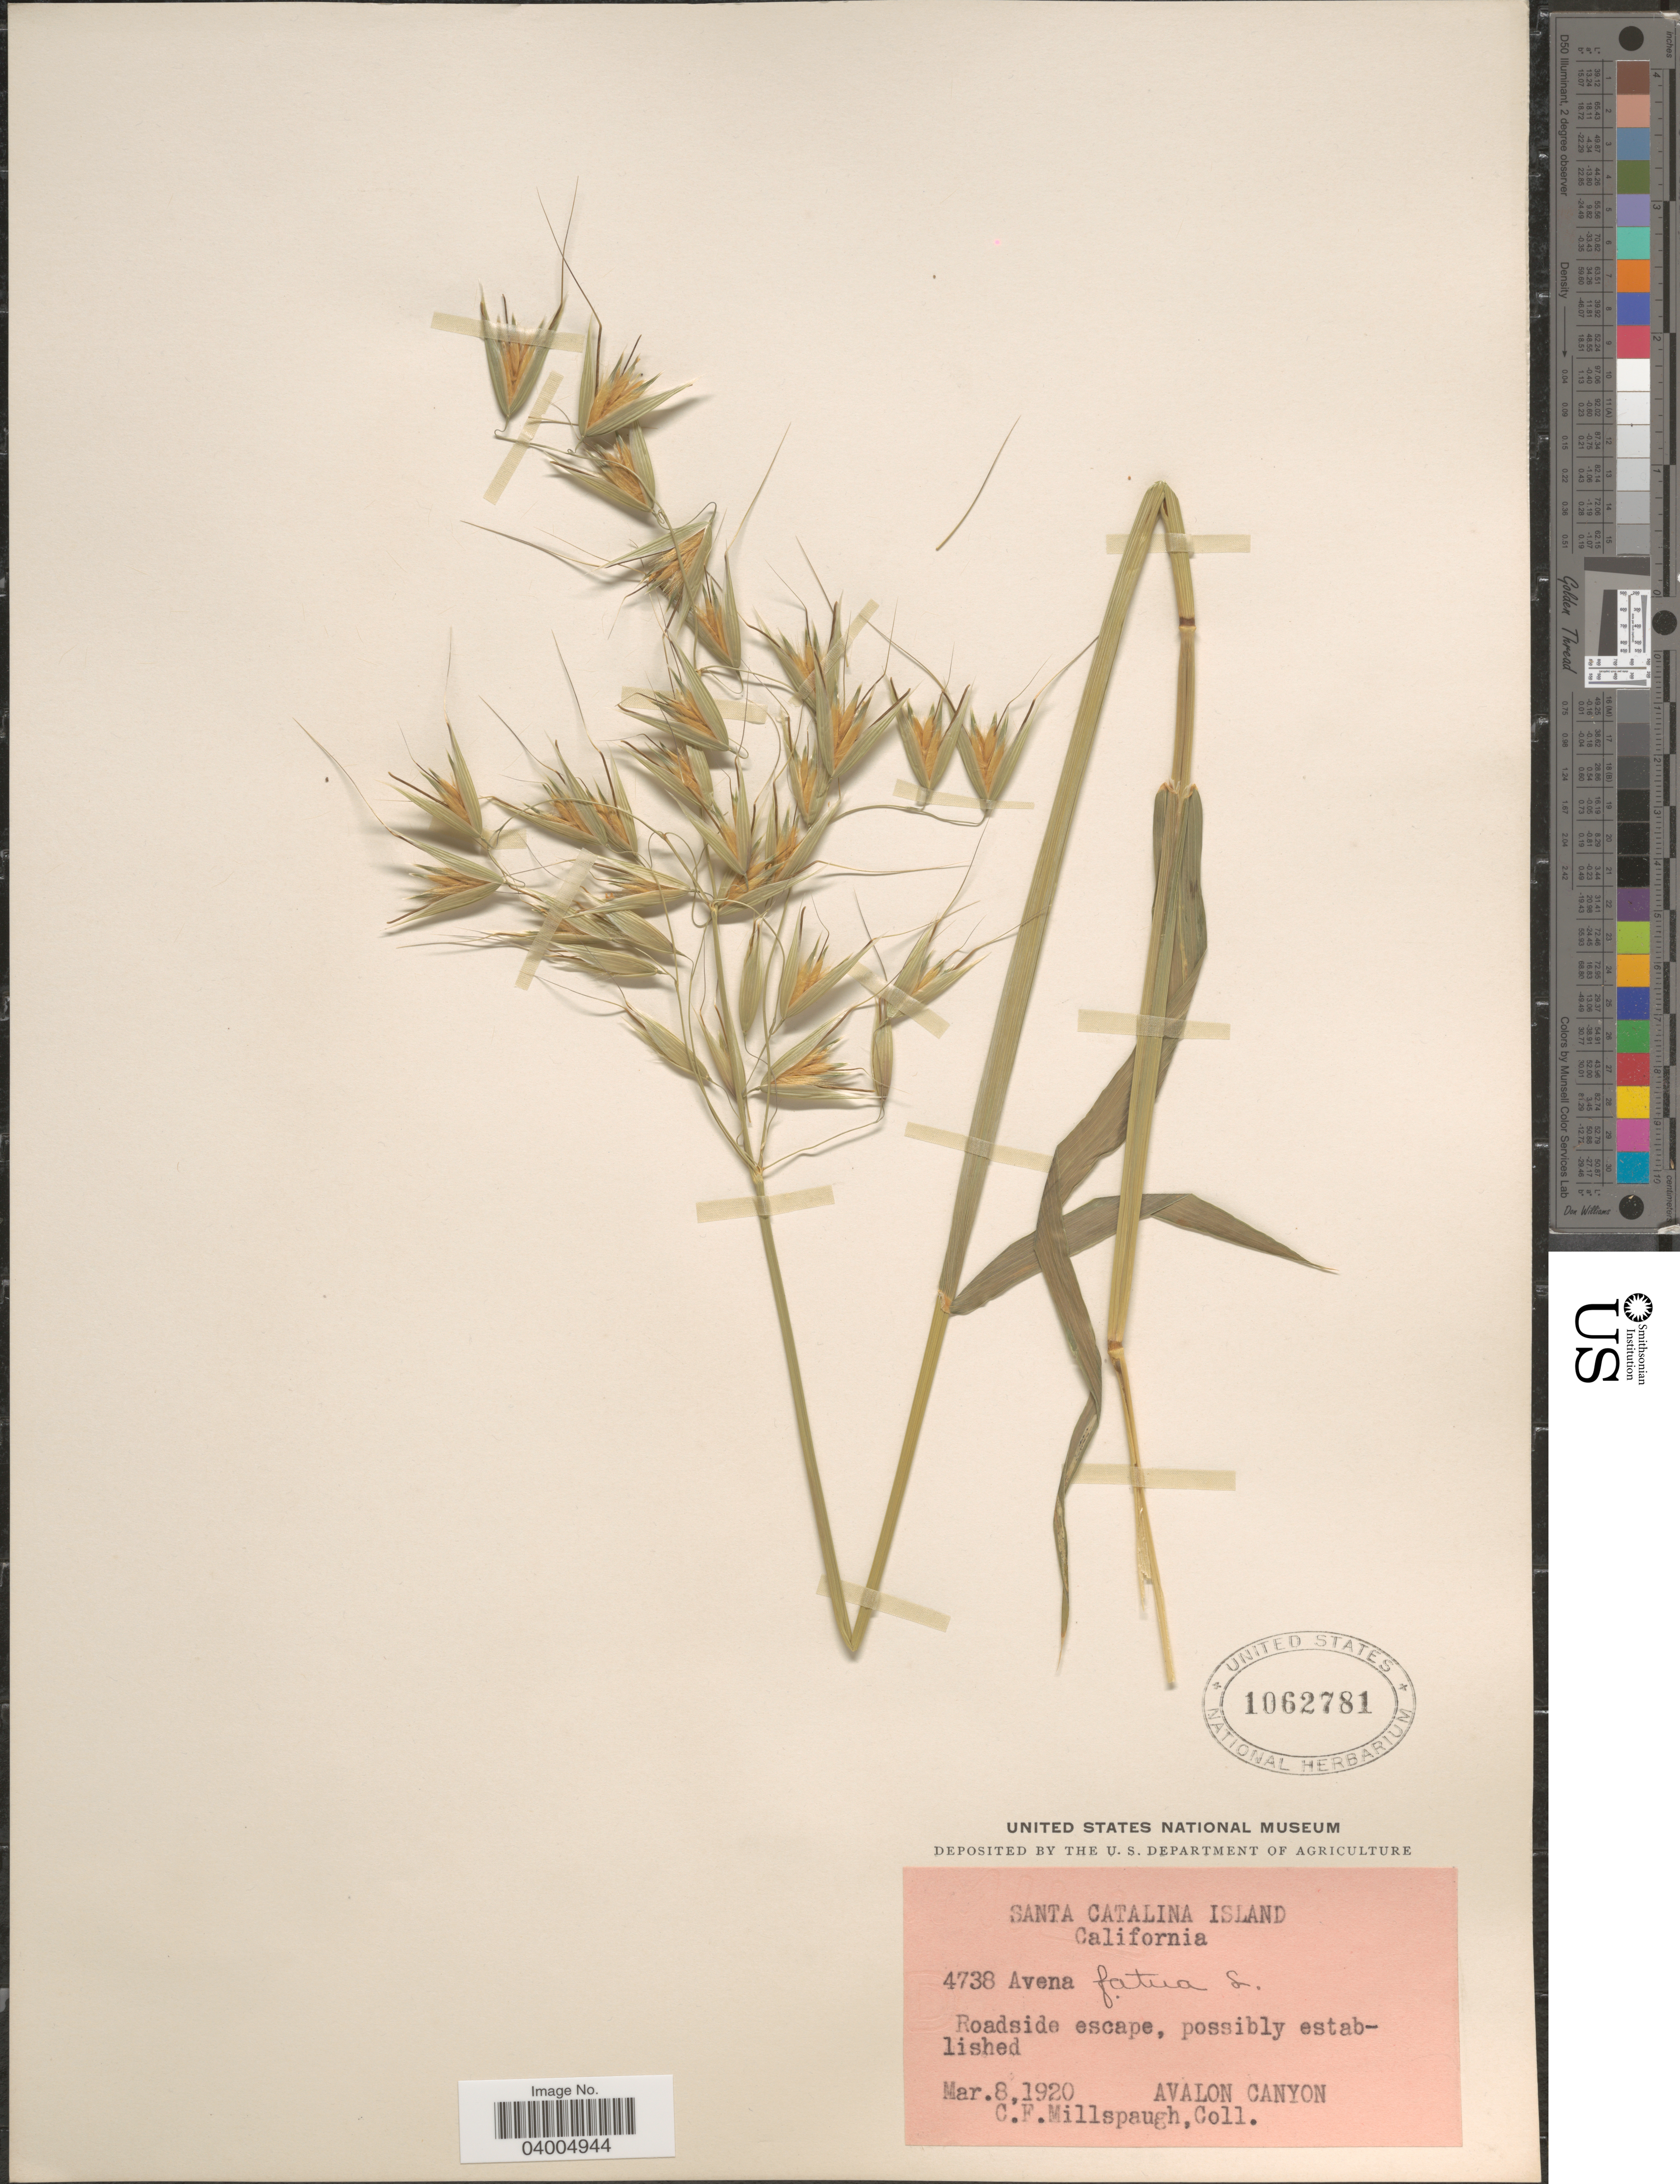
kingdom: Plantae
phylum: Tracheophyta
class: Liliopsida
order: Poales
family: Poaceae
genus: Avena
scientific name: Avena fatua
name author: L.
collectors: C. F. Millspaugh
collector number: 4738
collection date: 1920-03-08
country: United States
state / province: California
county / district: Los Angeles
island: Santa Catalina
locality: Santa Catalina Island. Avalon Canyon.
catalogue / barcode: US 1062781